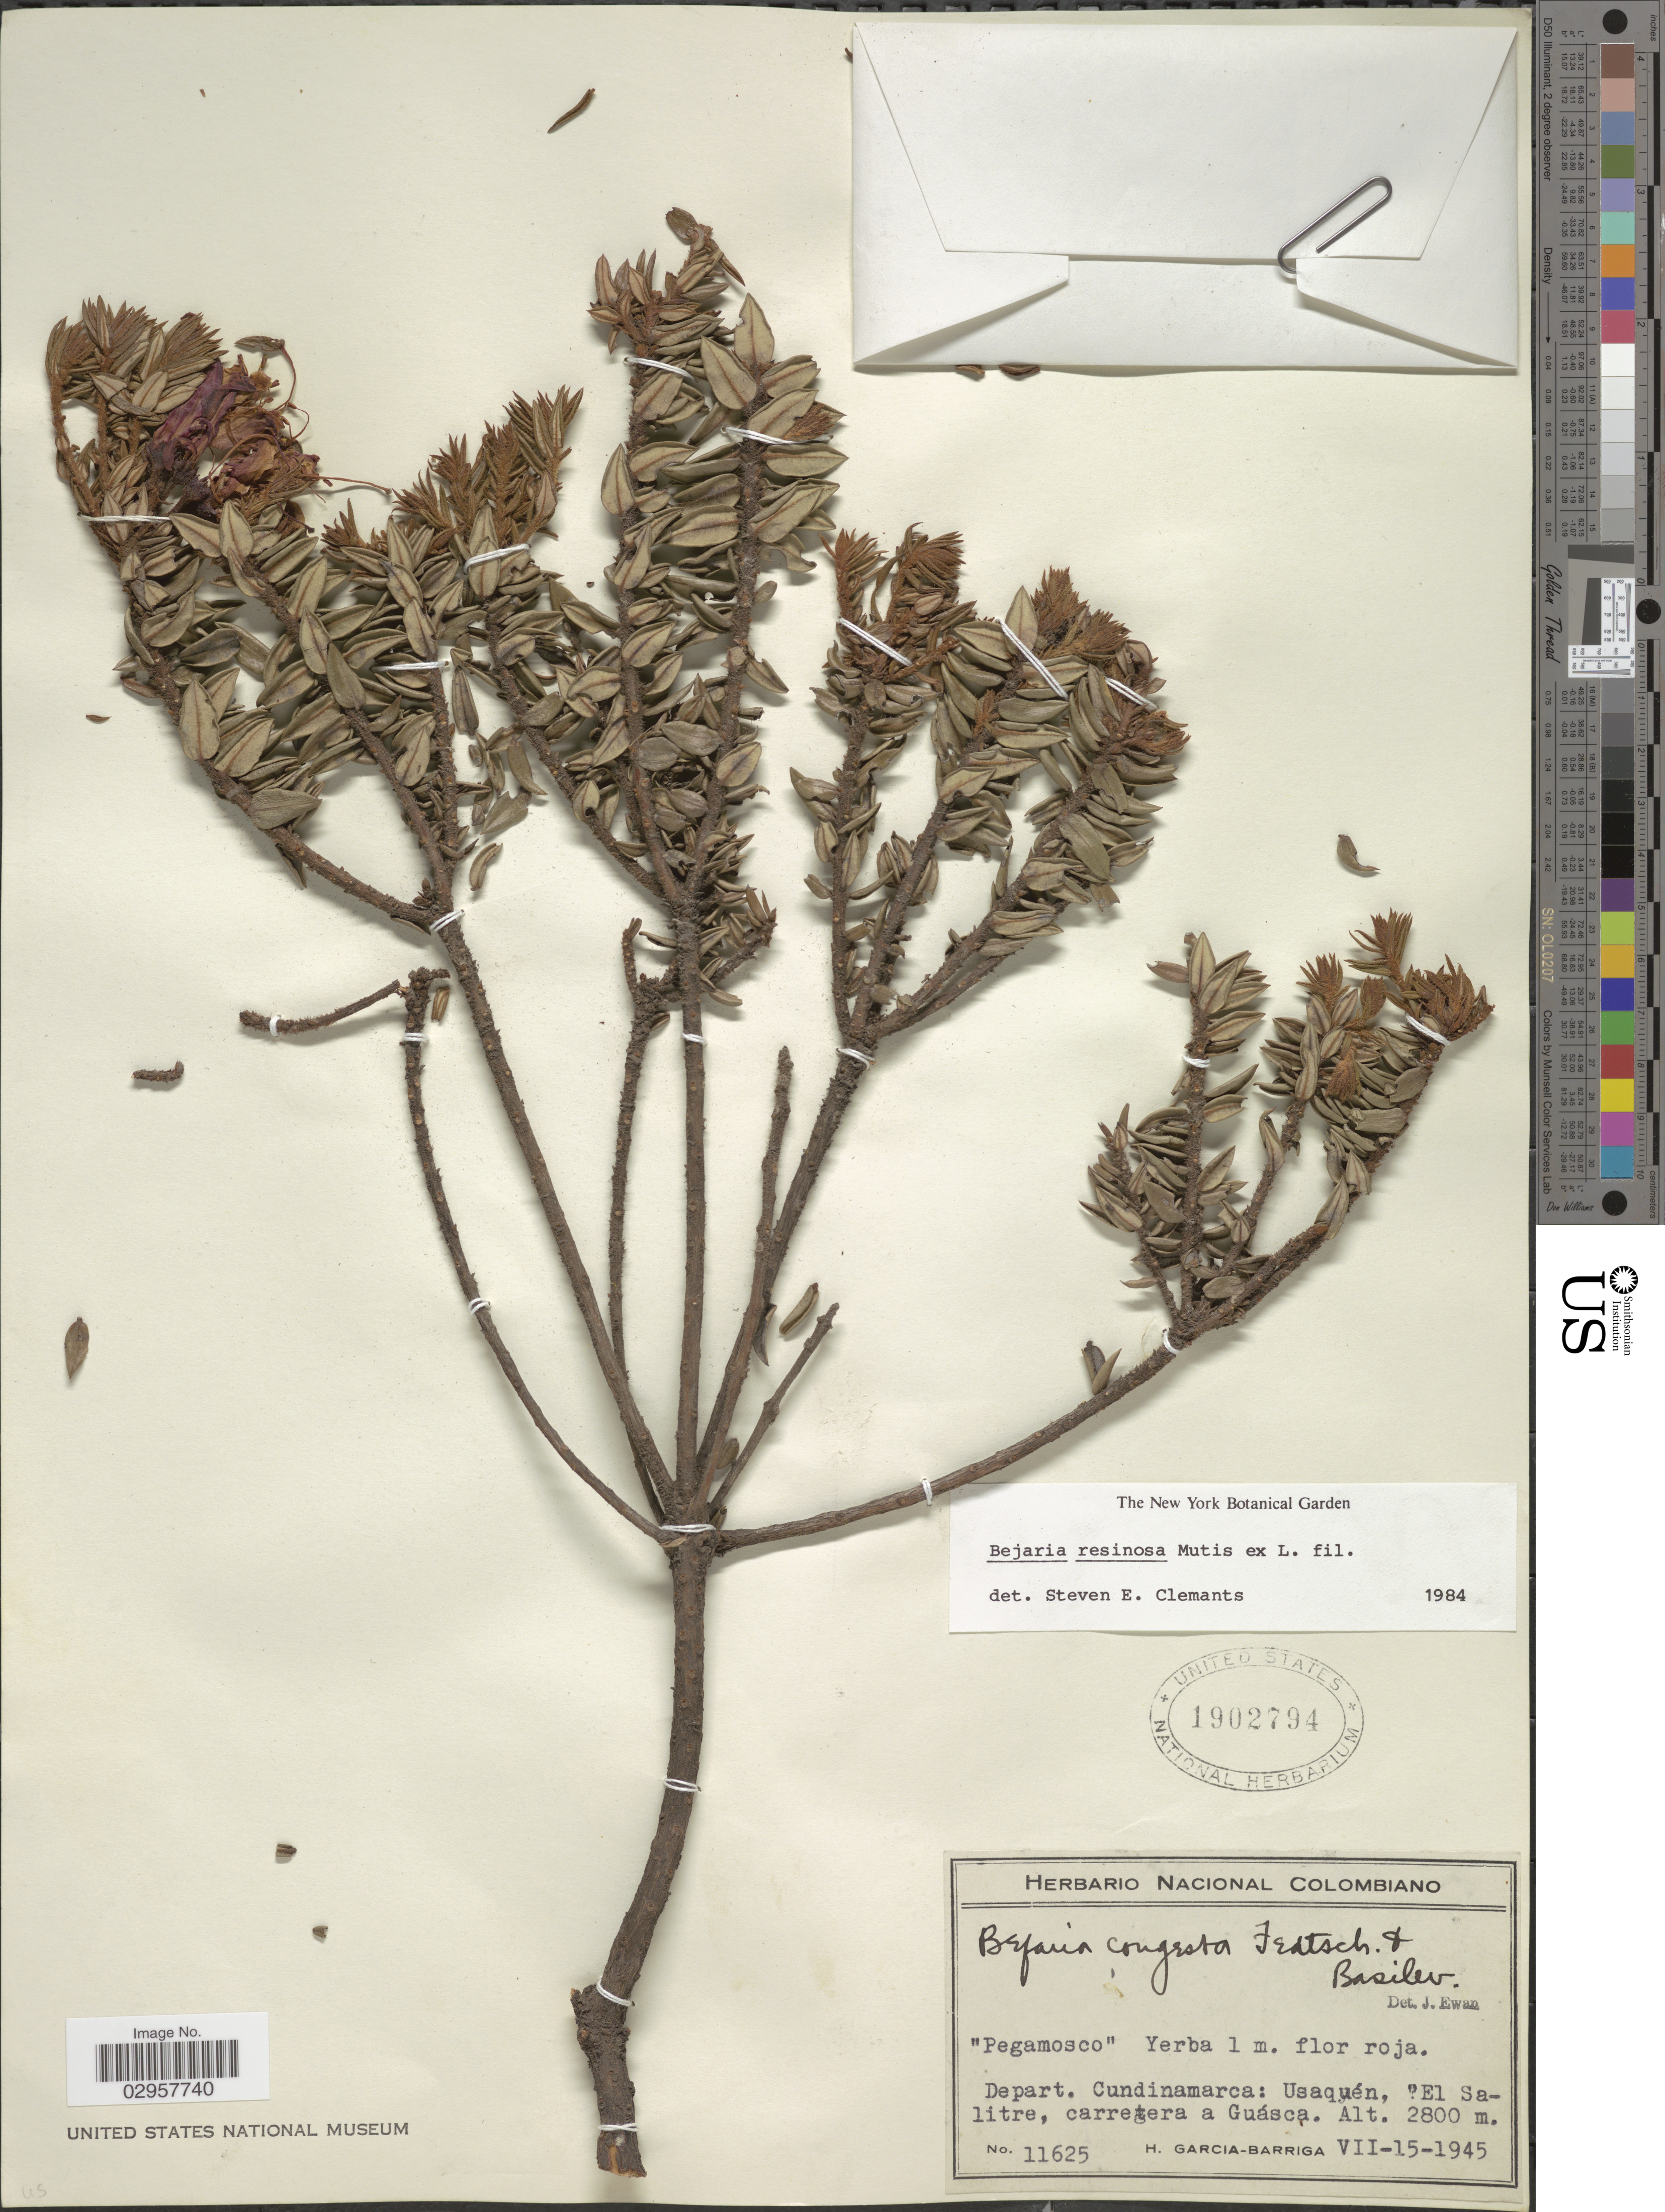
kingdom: Plantae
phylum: Tracheophyta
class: Magnoliopsida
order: Ericales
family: Ericaceae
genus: Befaria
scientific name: Befaria resinosa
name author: Mutis ex L. f.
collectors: H. García Barriga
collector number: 11625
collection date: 1945-07-15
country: Colombia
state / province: Cundinamarca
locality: Depart. Cundinamarca: Usaquén. [unsure placement]El Salitre, carretera a Guásca.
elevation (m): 2800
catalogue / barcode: US 1902794